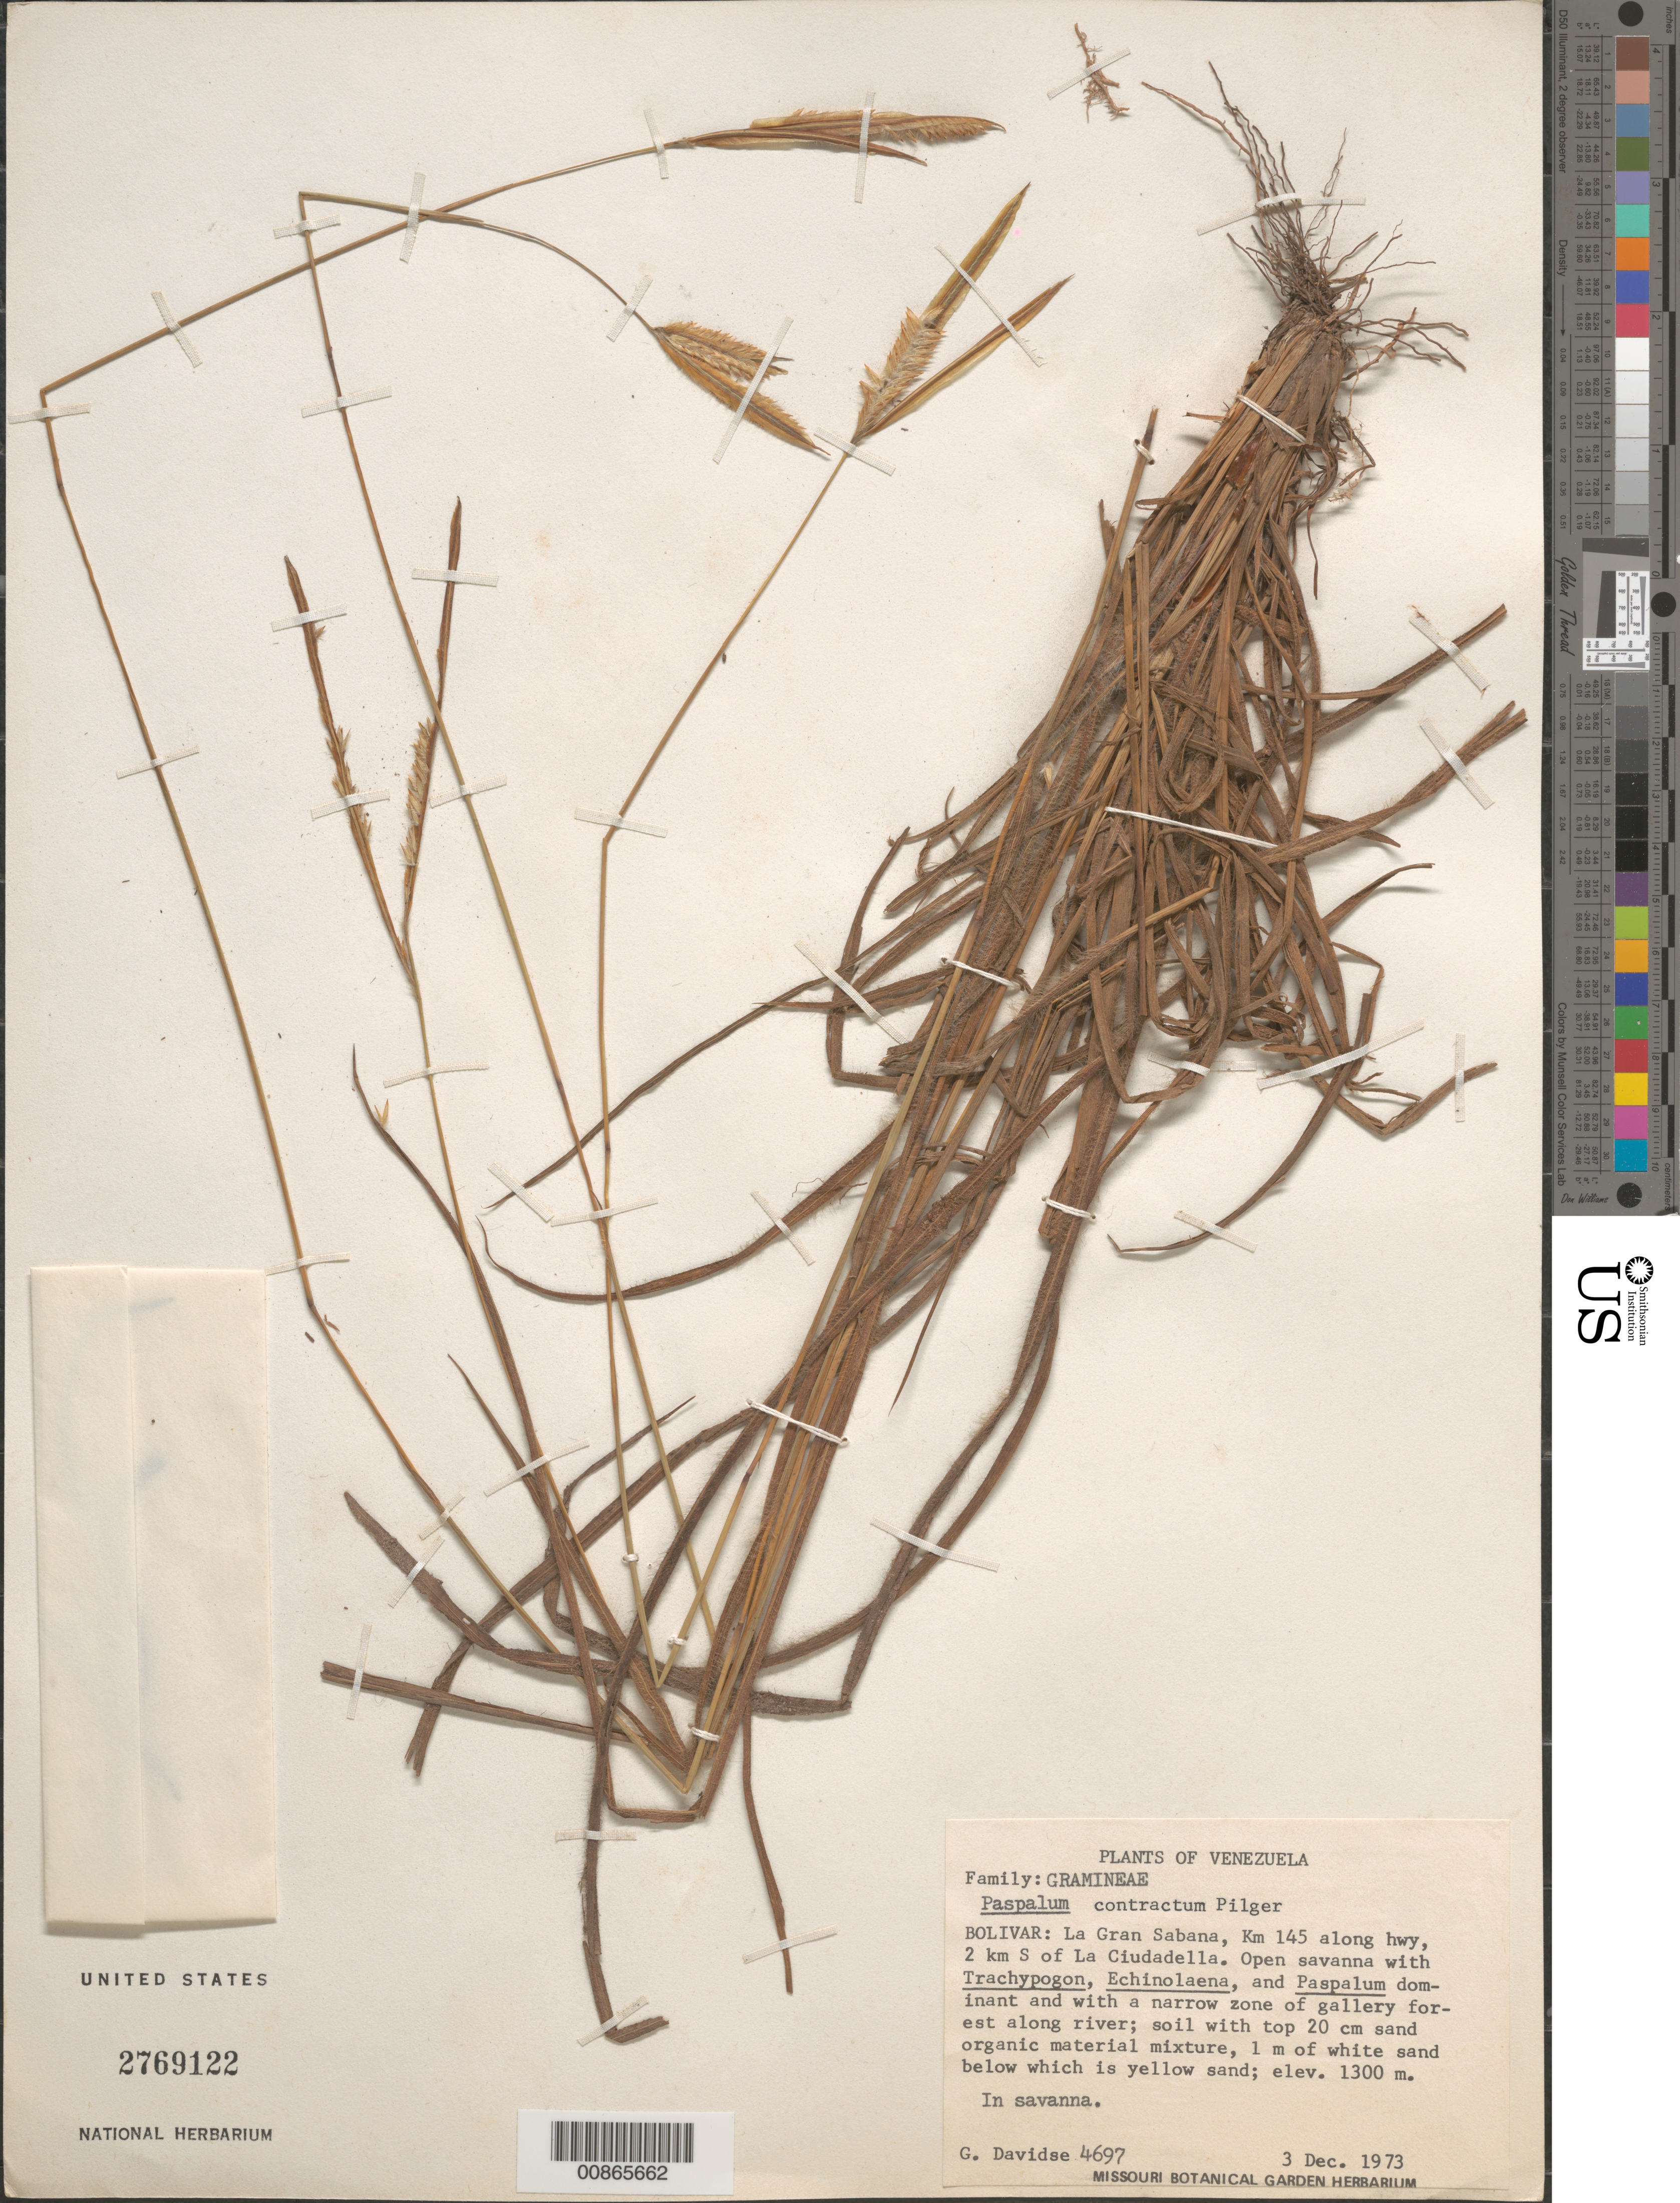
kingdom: Plantae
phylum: Tracheophyta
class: Liliopsida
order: Poales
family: Poaceae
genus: Paspalum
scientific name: Paspalum lanciflorum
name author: Trin.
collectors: G. Davidse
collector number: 4697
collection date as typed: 3-Dec-73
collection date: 1973-12-03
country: Venezuela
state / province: Bolívar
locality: Gran Sabana, km 145 along hwy, 2 km S of La Ciudadella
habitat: Open savanna with Trachypogon, Echinolaena, Paspalum dominant, & narrow zone of gallery forest along river; soil with top 20 cm sand and organic mat.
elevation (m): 1300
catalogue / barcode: US 2769122